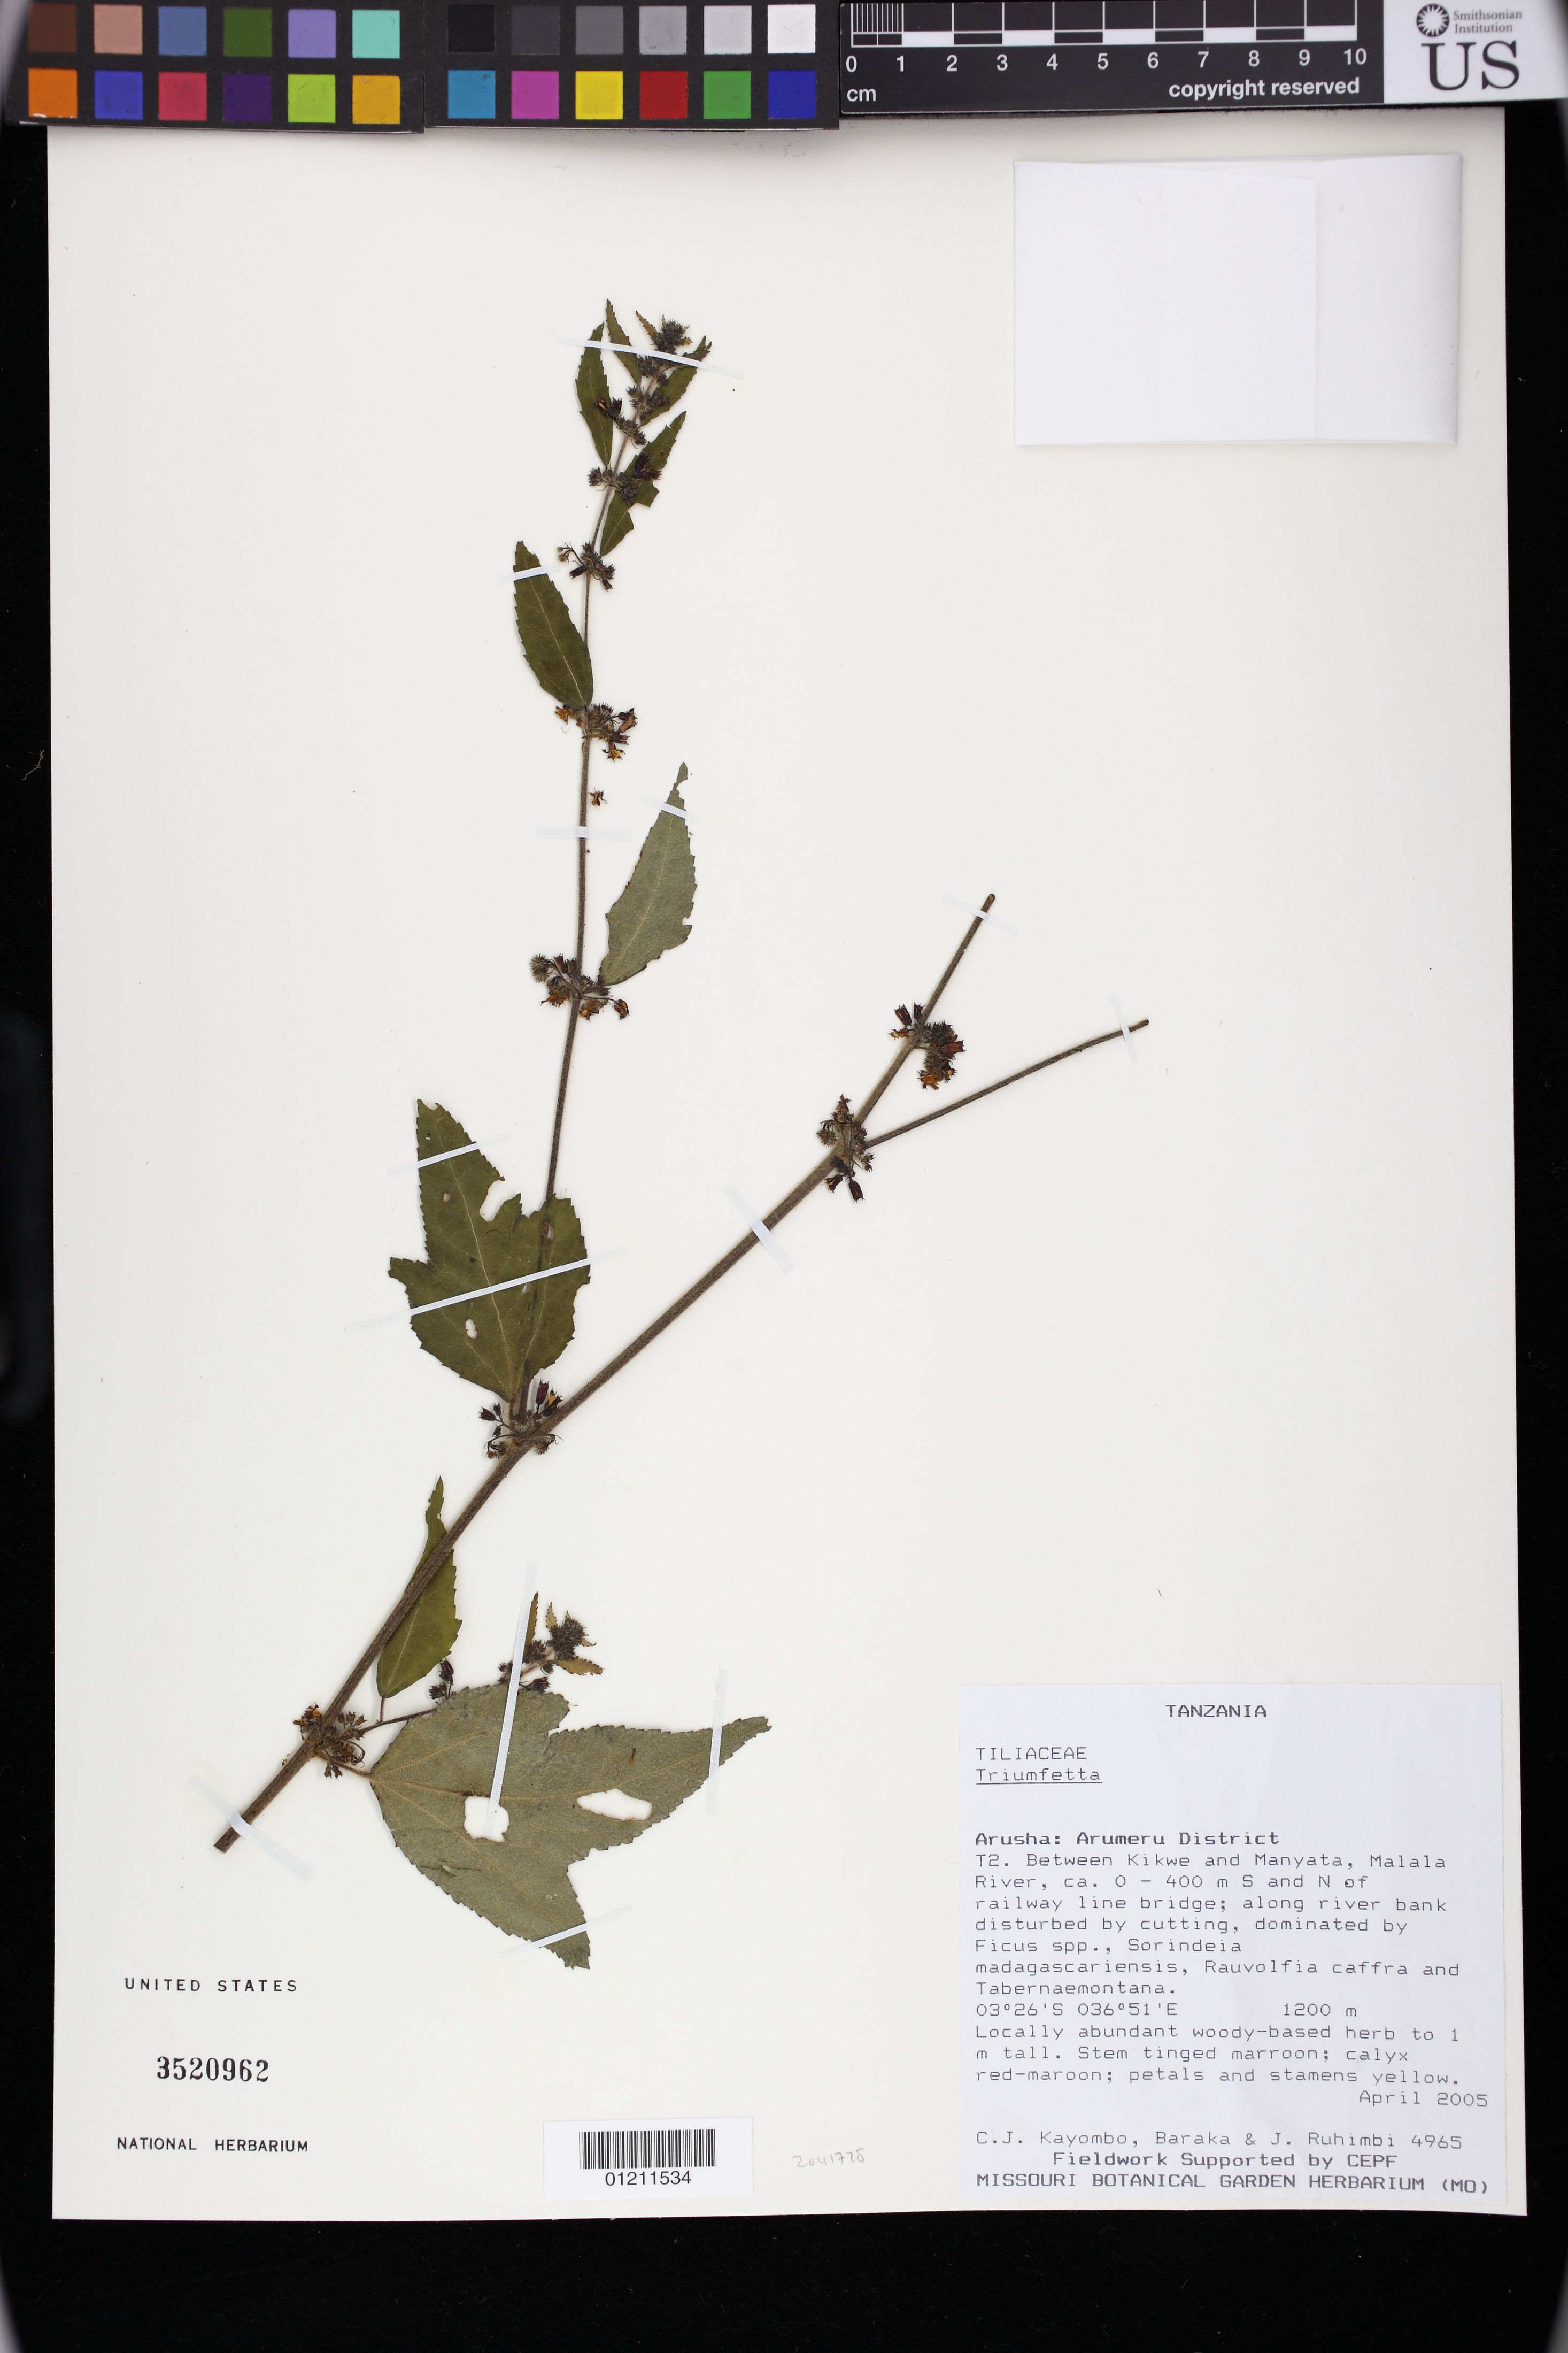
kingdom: Plantae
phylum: Tracheophyta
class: Magnoliopsida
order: Malvales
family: Malvaceae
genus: Triumfetta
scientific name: Triumfetta sp.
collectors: C. J. Kayombo, B. Ruhimbi & J. Ruhimbi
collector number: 4965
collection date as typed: Apr 2005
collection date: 2005-04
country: Tanzania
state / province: Arusha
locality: Arusha: Arumeru District. T2. Between Kikwe and Manyata, Malala River, ca. 0 - 400 m S and N of railway line bridge; along river bank disturbed by cutting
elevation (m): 1200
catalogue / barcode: US 3520962